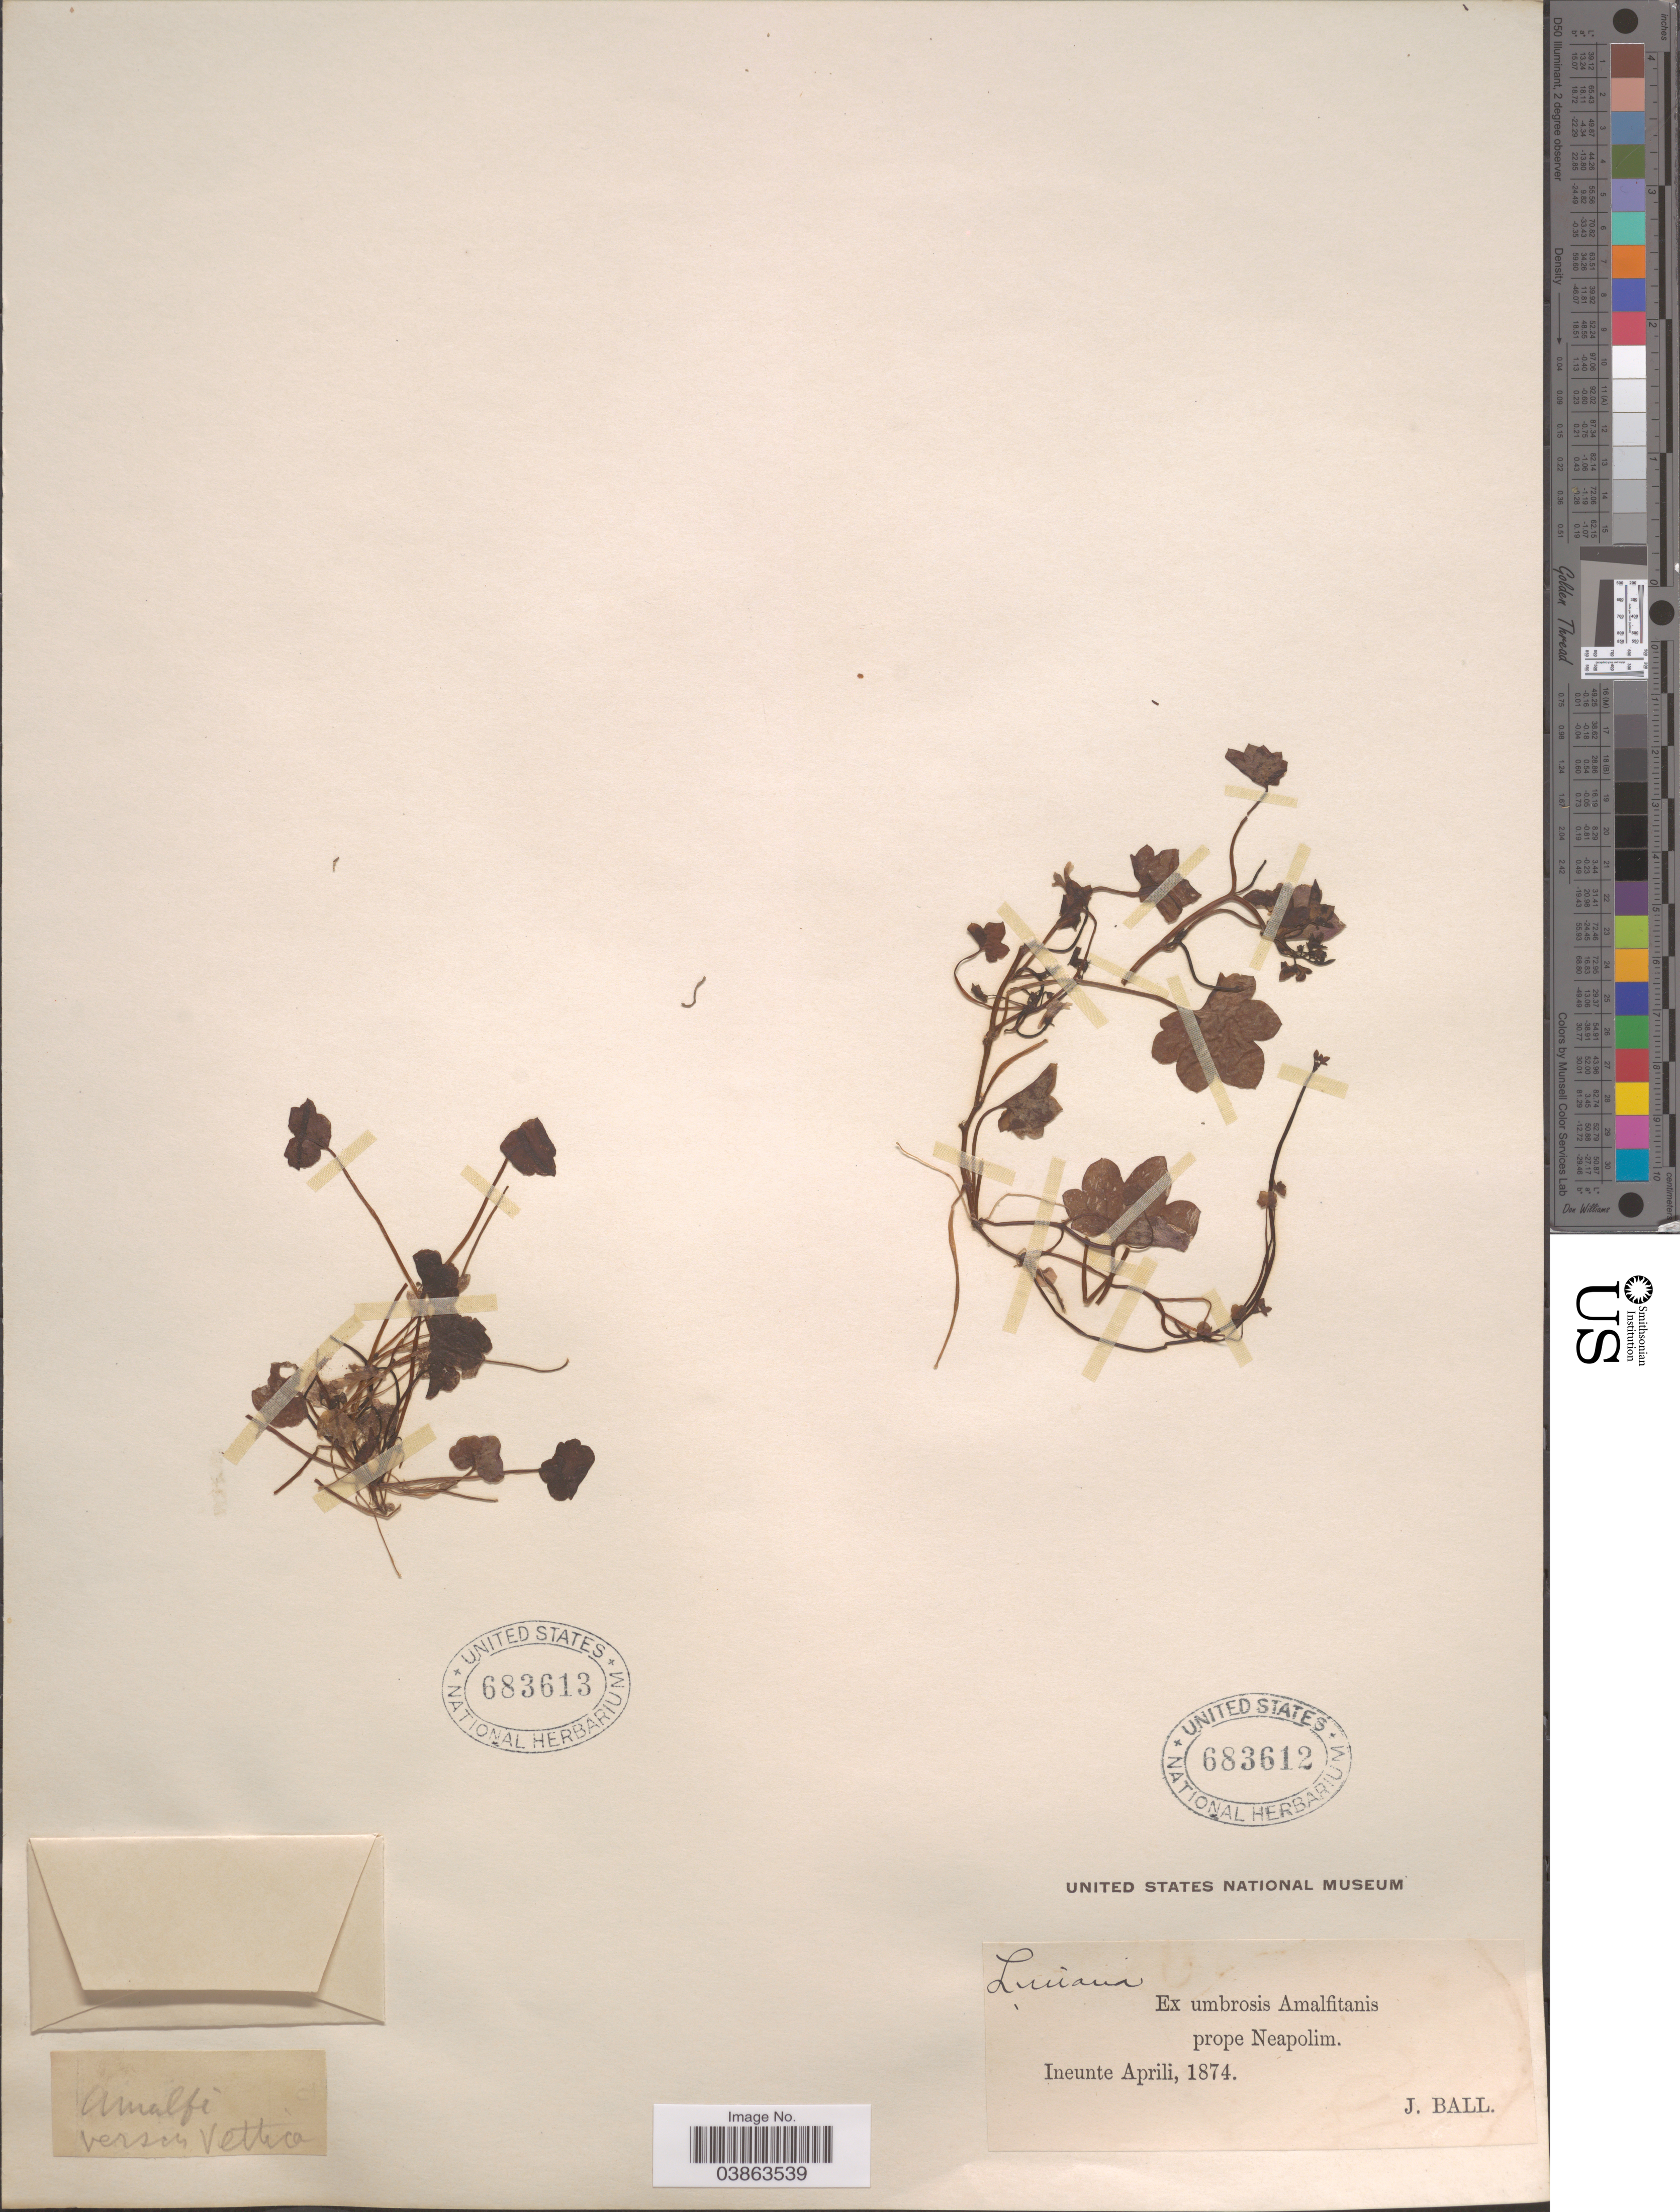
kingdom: Plantae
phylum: Tracheophyta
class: Magnoliopsida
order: Lamiales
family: Plantaginaceae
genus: Linaria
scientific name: Linaria sp.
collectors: J. Ball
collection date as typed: Ineunte Aprili, 1874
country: Italy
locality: Ex umbrosis Amalfitanis prope Neapolim.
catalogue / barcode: US 683612